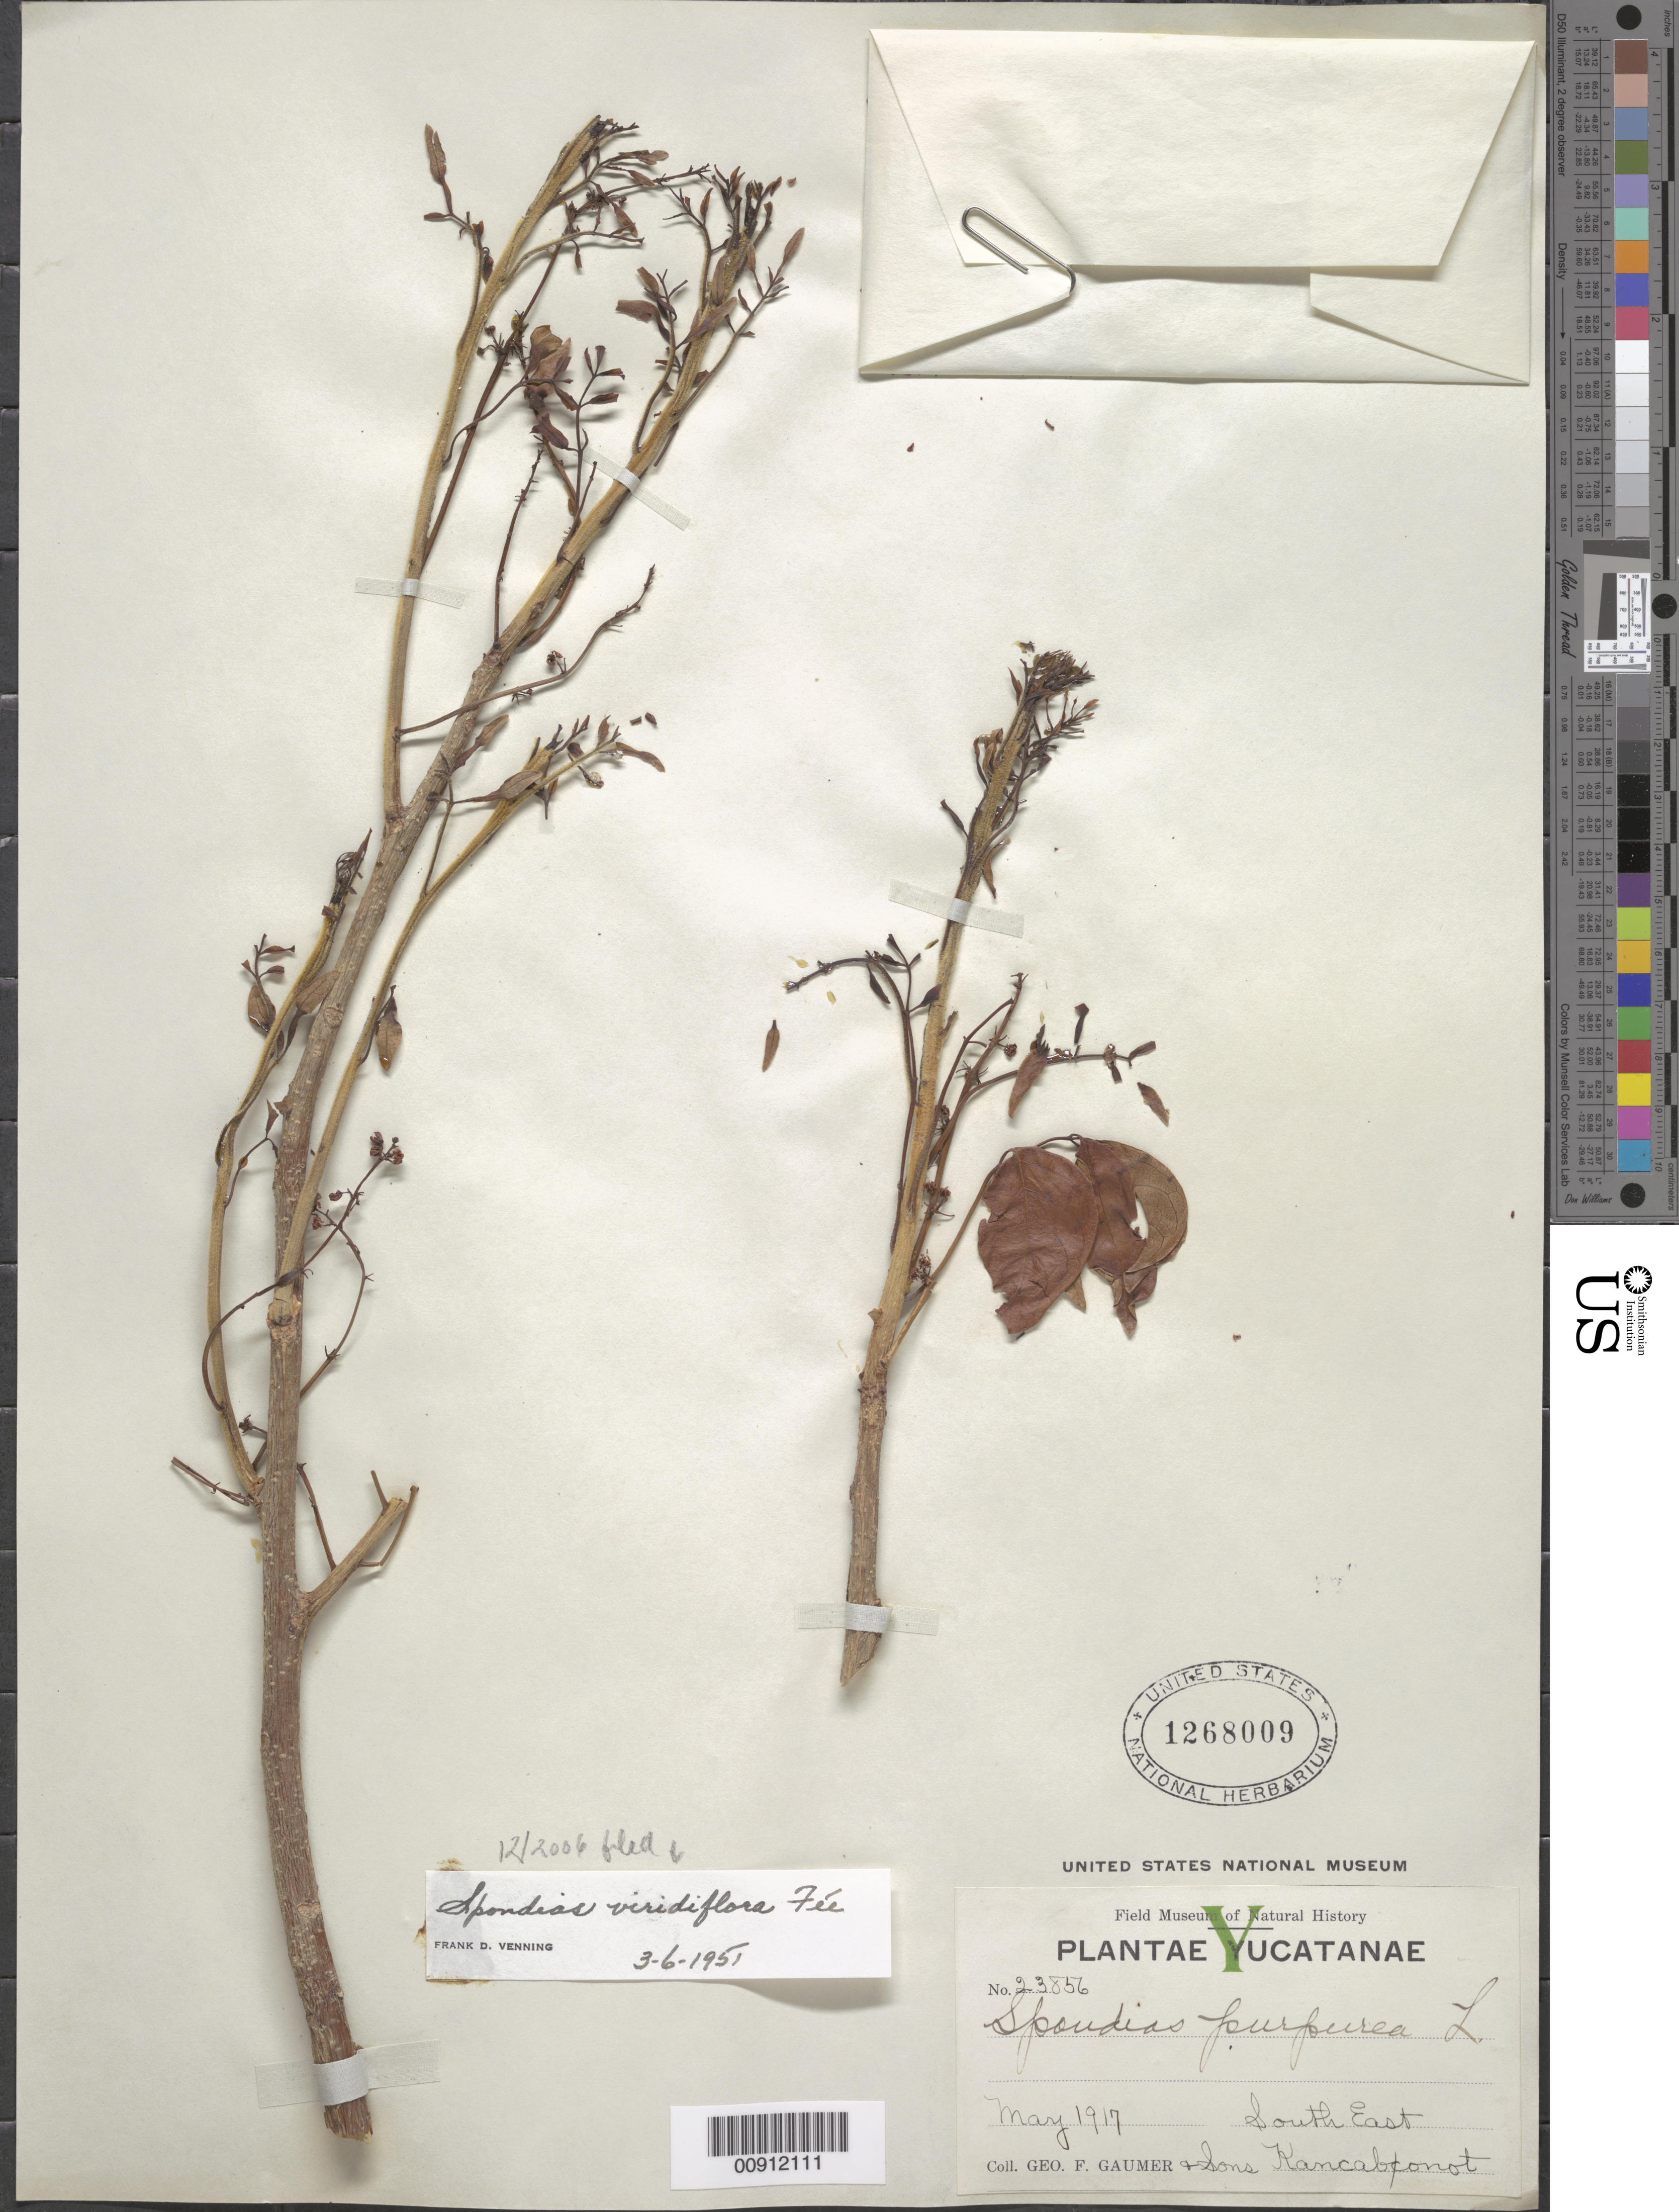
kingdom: Plantae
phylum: Tracheophyta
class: Magnoliopsida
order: Sapindales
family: Burseraceae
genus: Bursera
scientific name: Bursera sp.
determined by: Mitchell, John D.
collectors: G. F. Gaumer & et al.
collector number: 23856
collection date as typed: May 1917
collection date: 1917-05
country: Mexico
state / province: Yucatán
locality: South east Kancabonot.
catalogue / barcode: US 1268009